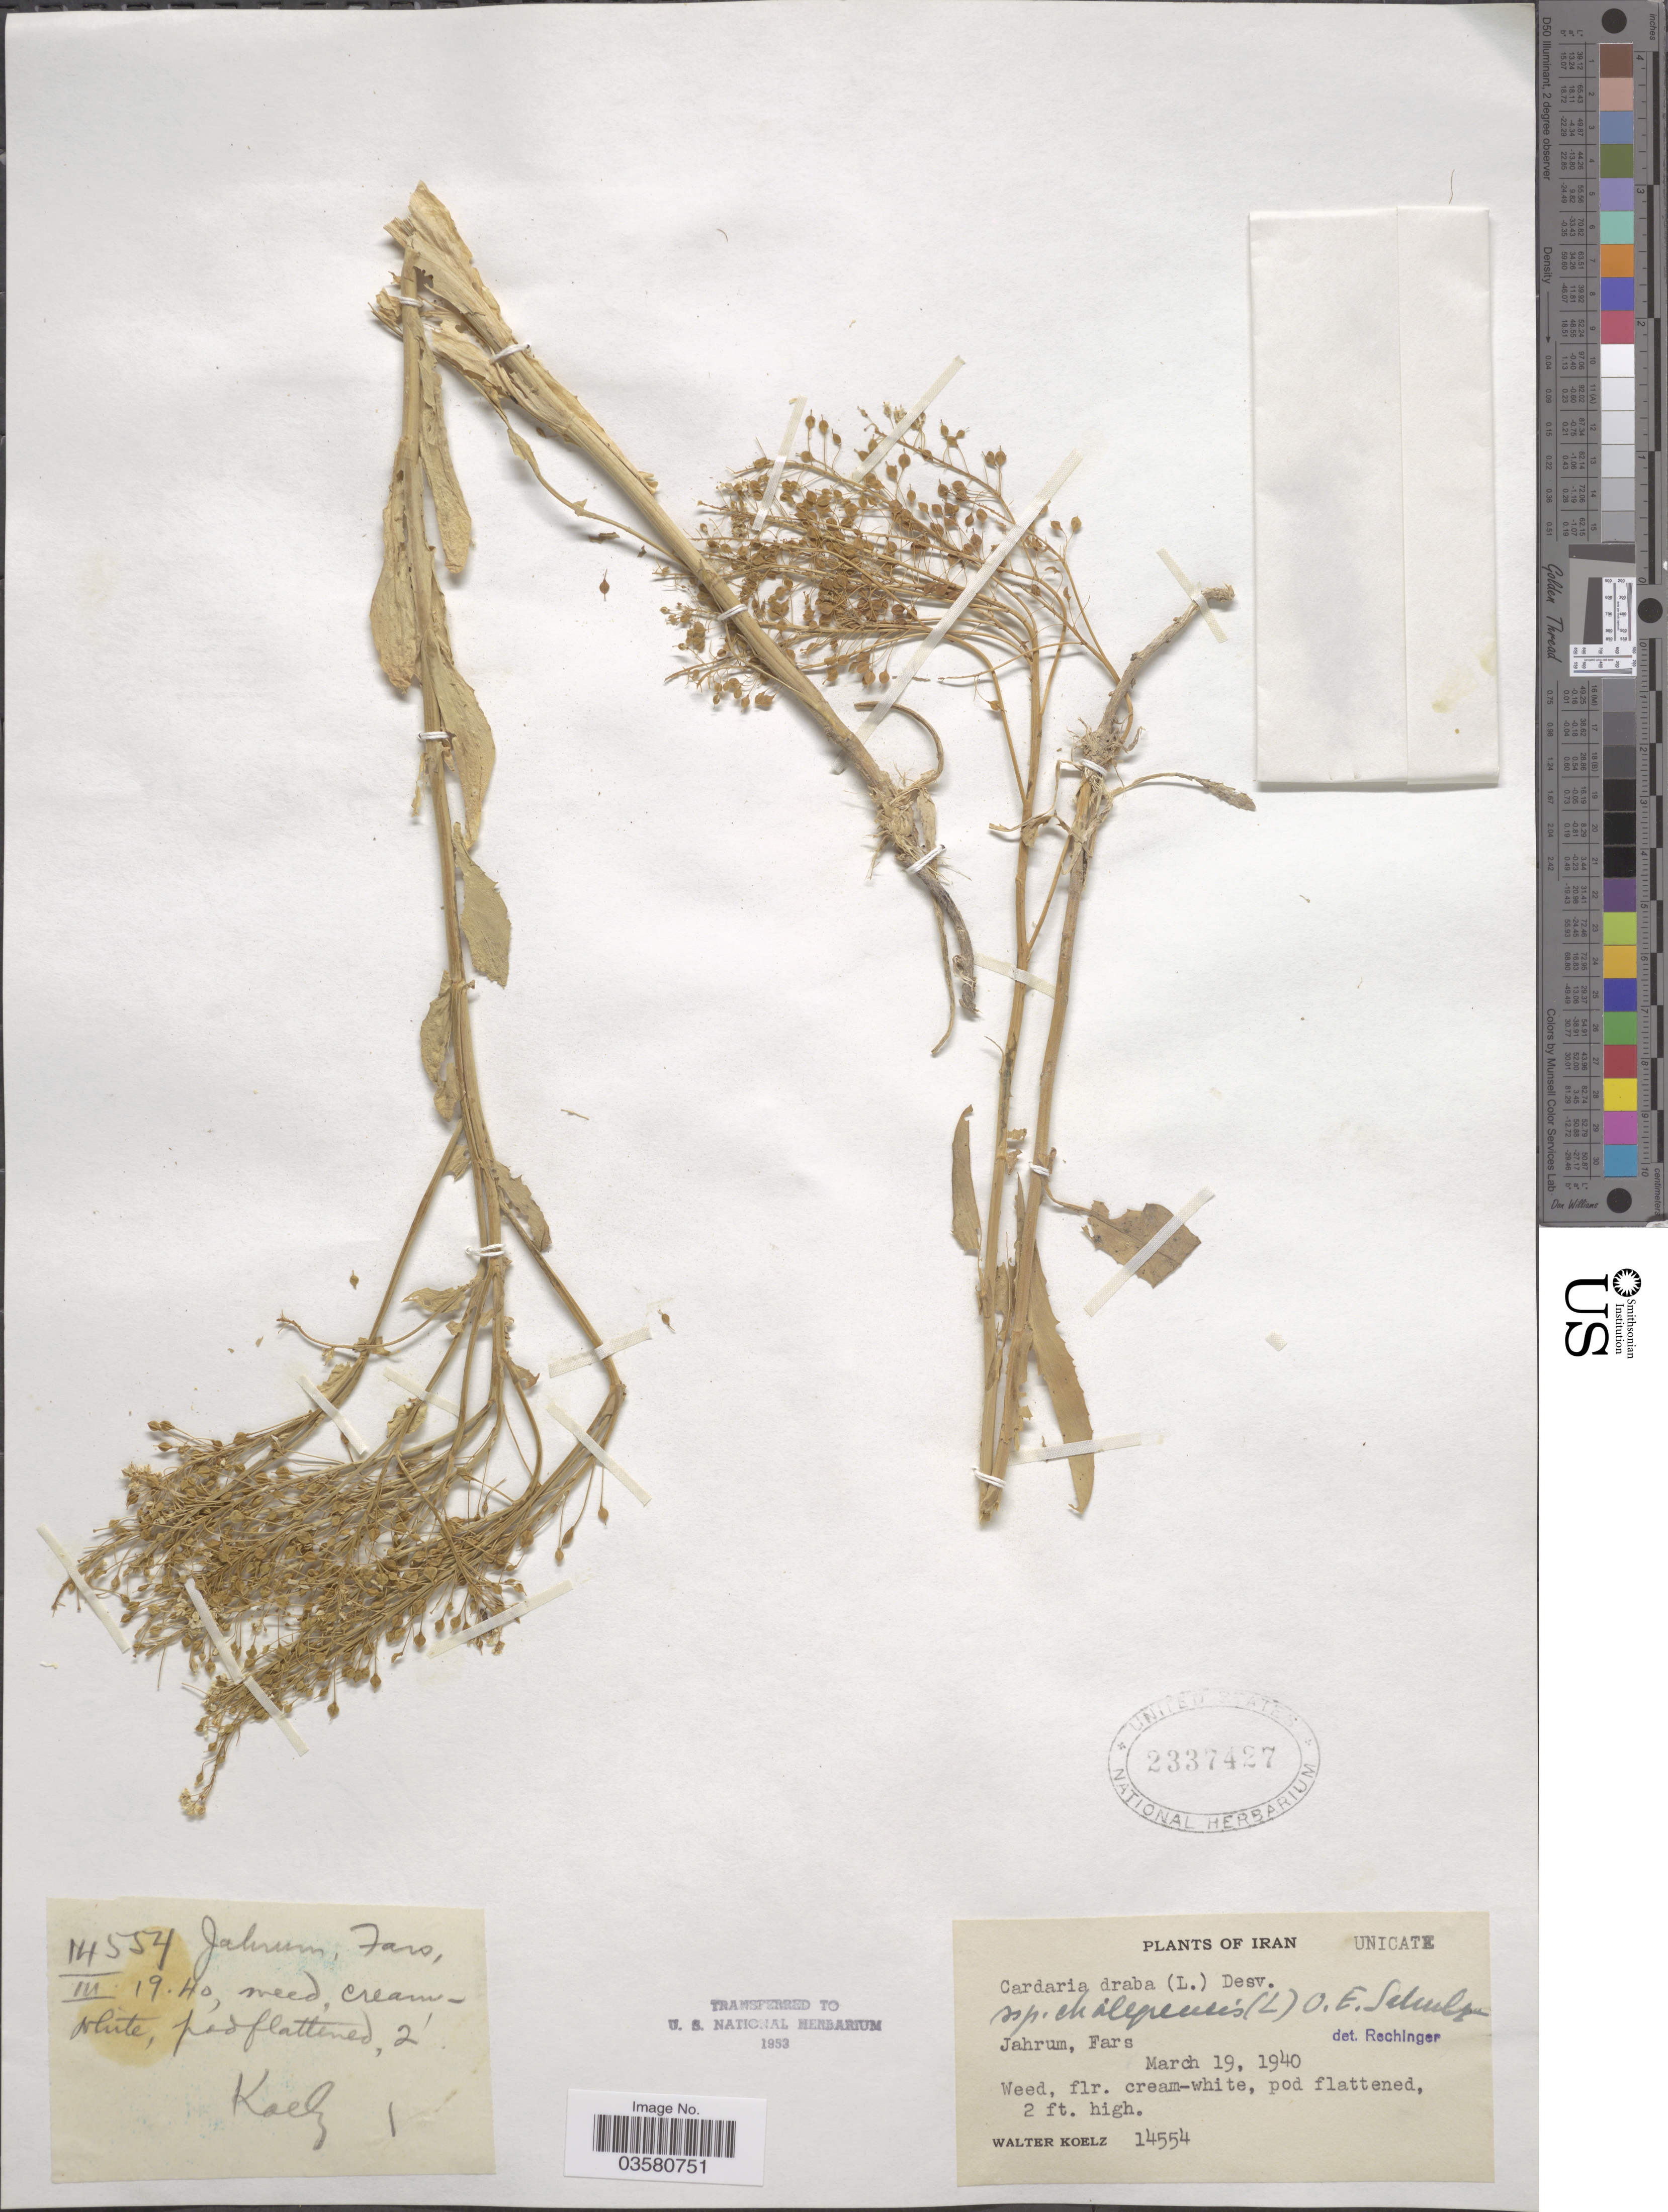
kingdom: Plantae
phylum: Tracheophyta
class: Magnoliopsida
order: Brassicales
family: Brassicaceae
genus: Lepidium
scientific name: Lepidium chalepense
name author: L.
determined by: Strong, M. T., (US), Smithsonian Institution - National Museum of Natural History (UNITED STATES)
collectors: W. N. Koelz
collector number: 14554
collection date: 1940-03-19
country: Iran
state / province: Fars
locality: Jahrum.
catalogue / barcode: US 2337427